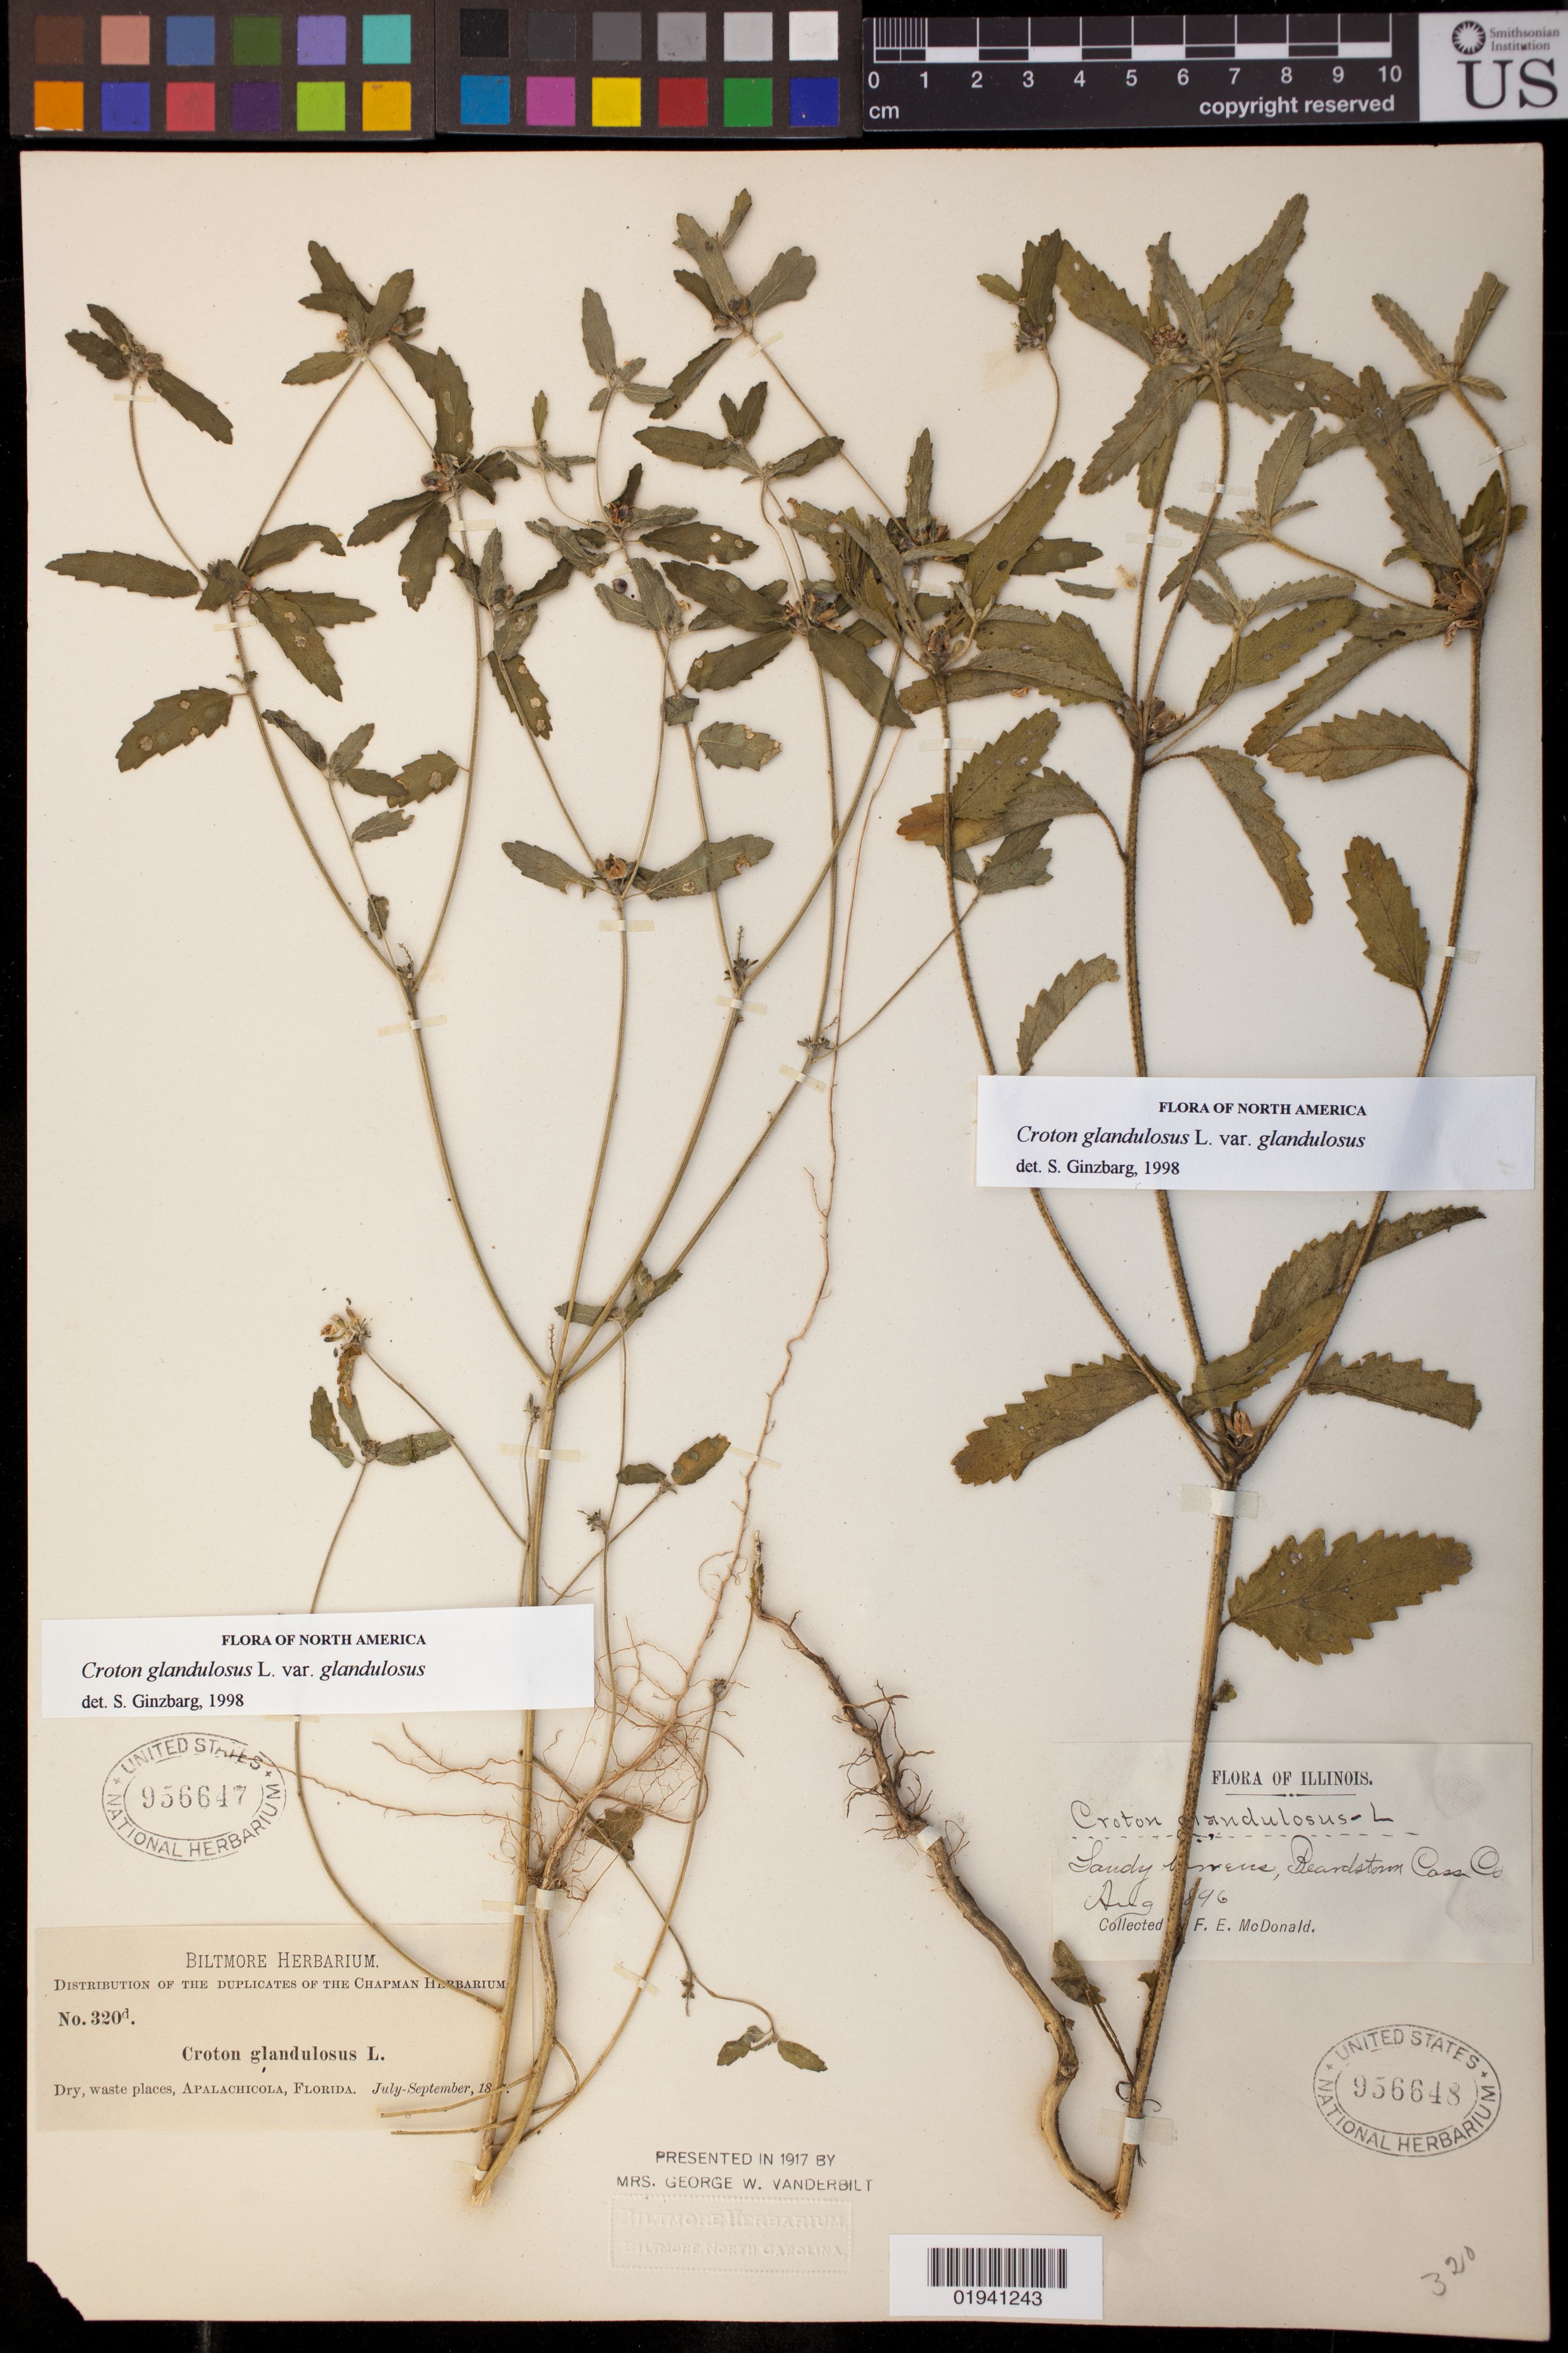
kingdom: Plantae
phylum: Tracheophyta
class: Magnoliopsida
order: Malpighiales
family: Euphorbiaceae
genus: Croton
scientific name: Croton glandulosus var. glandulosus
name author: L.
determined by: Ginzbarg, S.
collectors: ex herb. Biltmore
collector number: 320d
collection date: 1897-07/1897-09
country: United States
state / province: Florida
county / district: Franklin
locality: Apalachicola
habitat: dry, waste places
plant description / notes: Distribution of the duplicates of the Chapman Herbarium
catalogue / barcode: US 956647-2